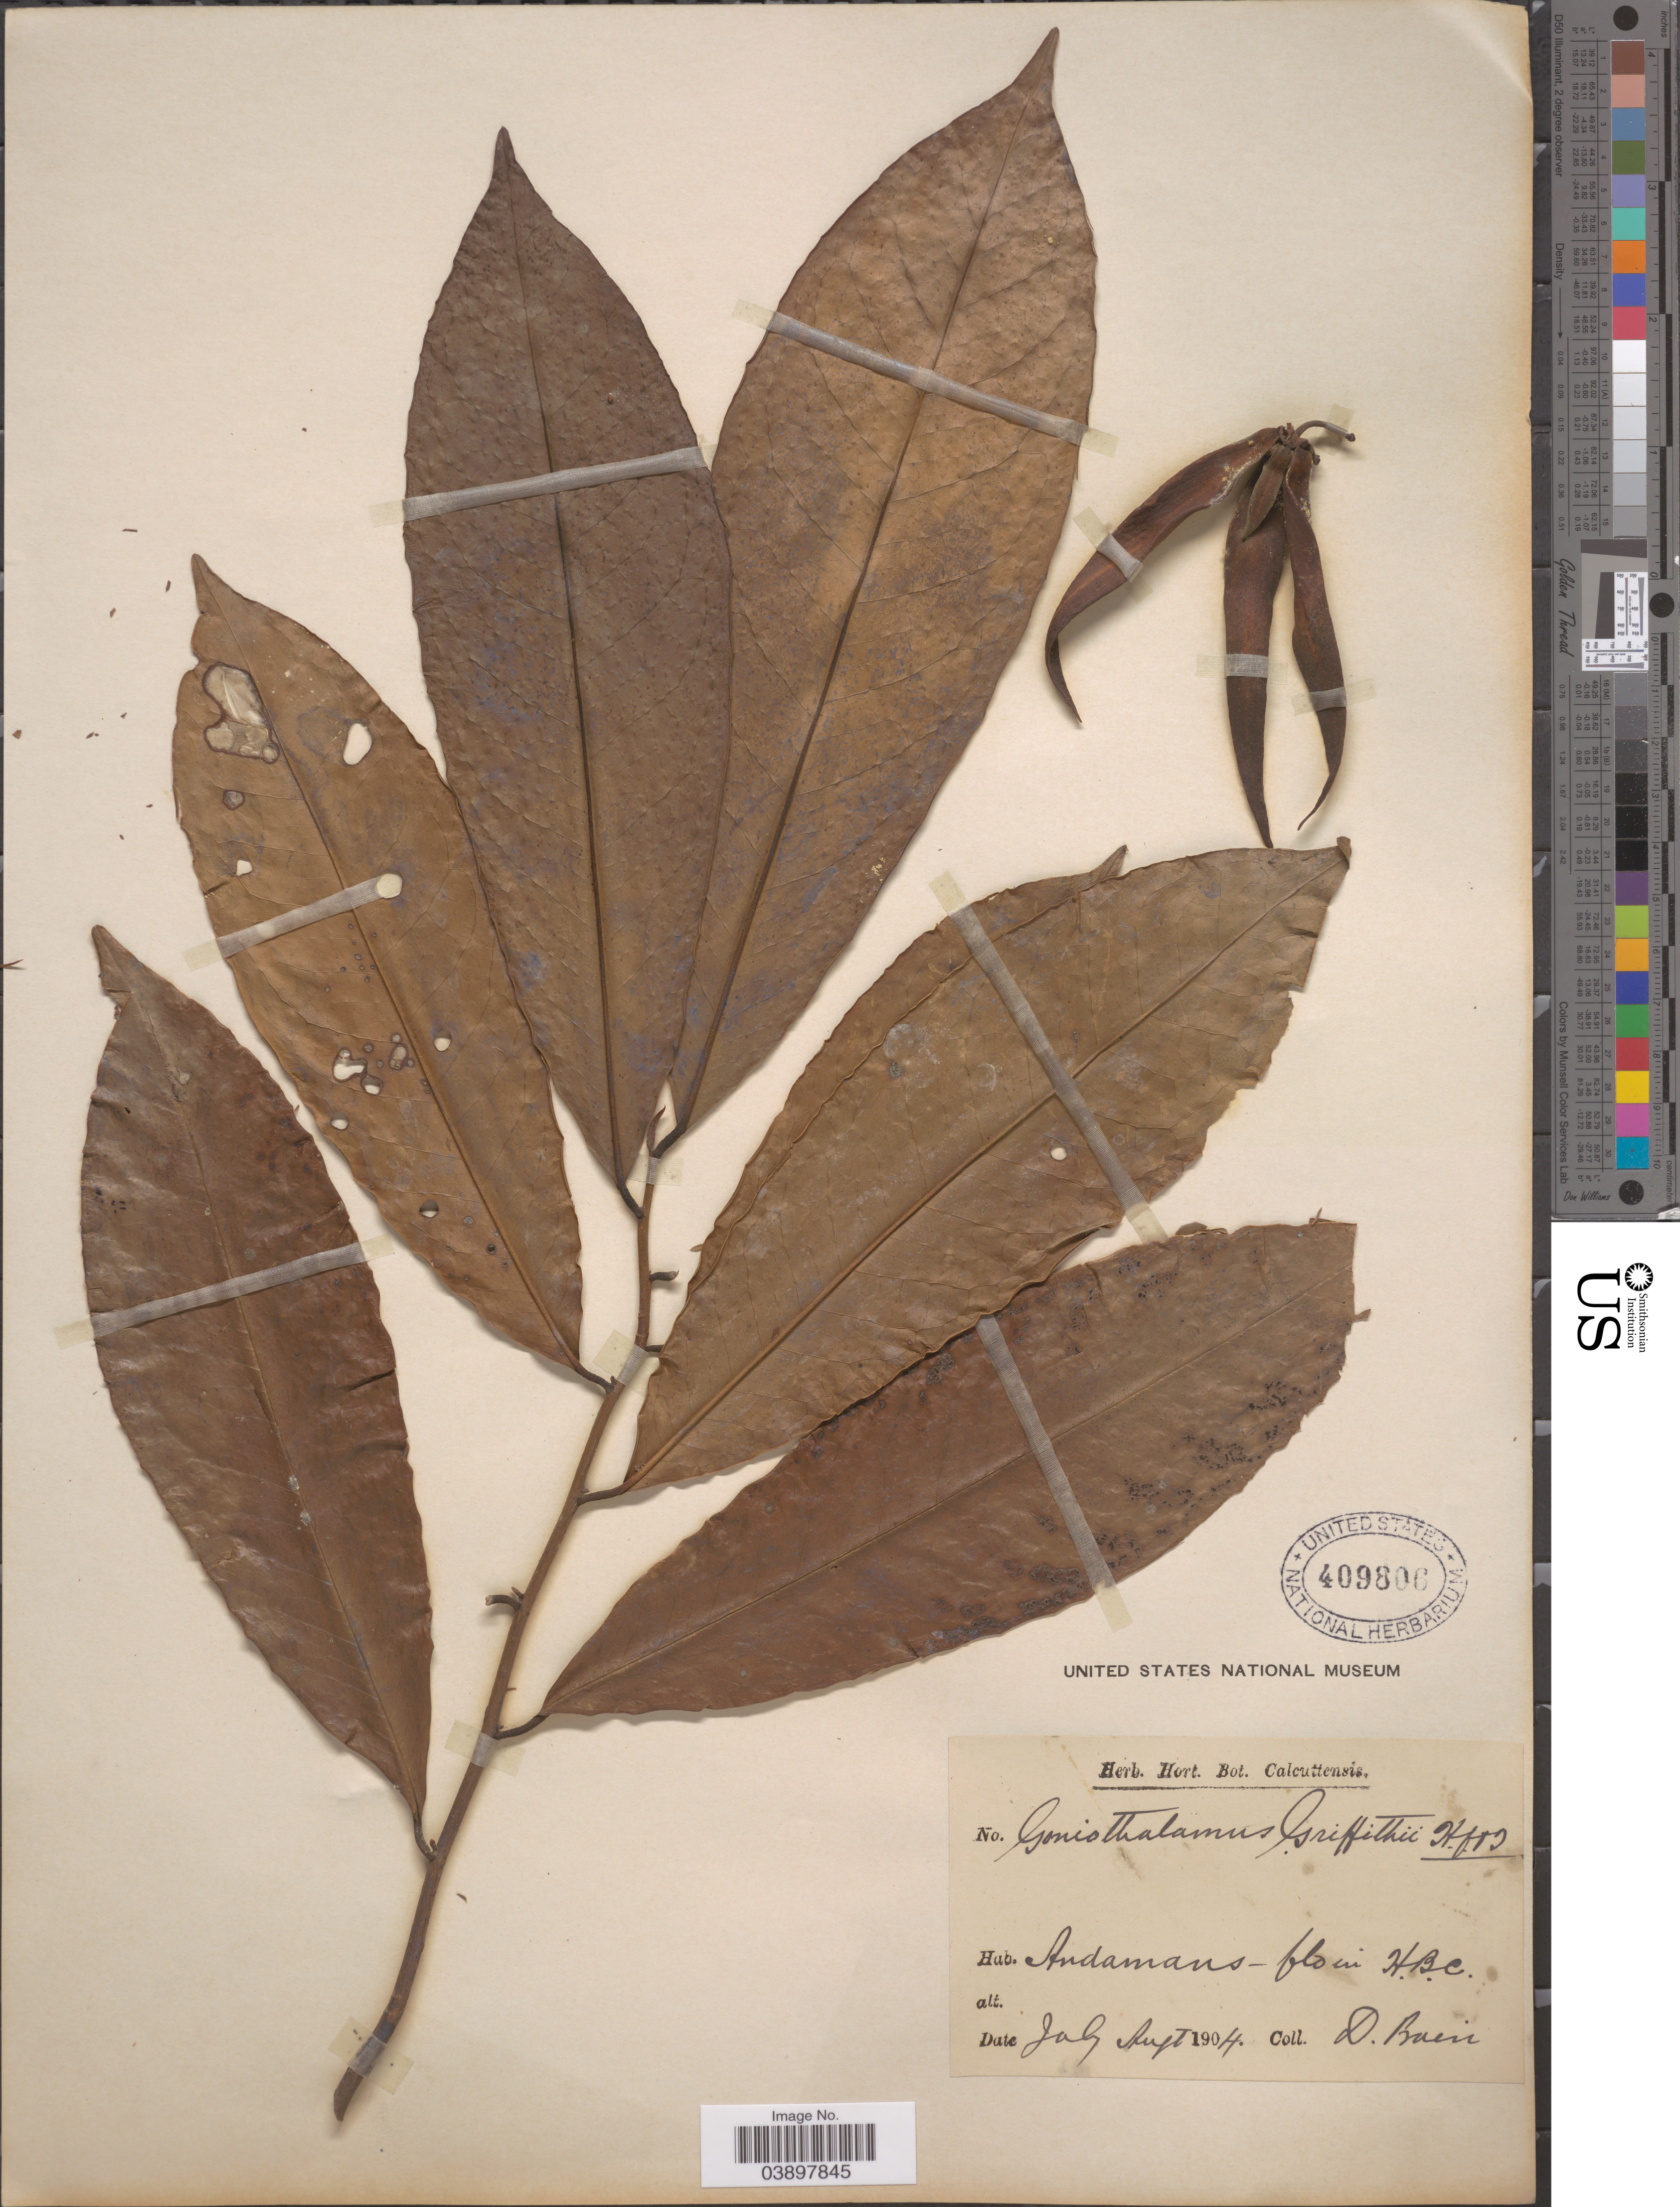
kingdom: Plantae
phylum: Tracheophyta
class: Magnoliopsida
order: Magnoliales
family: Annonaceae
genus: Goniothalamus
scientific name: Goniothalamus griffithii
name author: Hook. f. & Thomson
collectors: D. Prain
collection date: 1904-07/1904-08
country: India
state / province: Andaman and Nicobar Islands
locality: Andamans- flo in H.B.C.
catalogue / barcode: US 409806